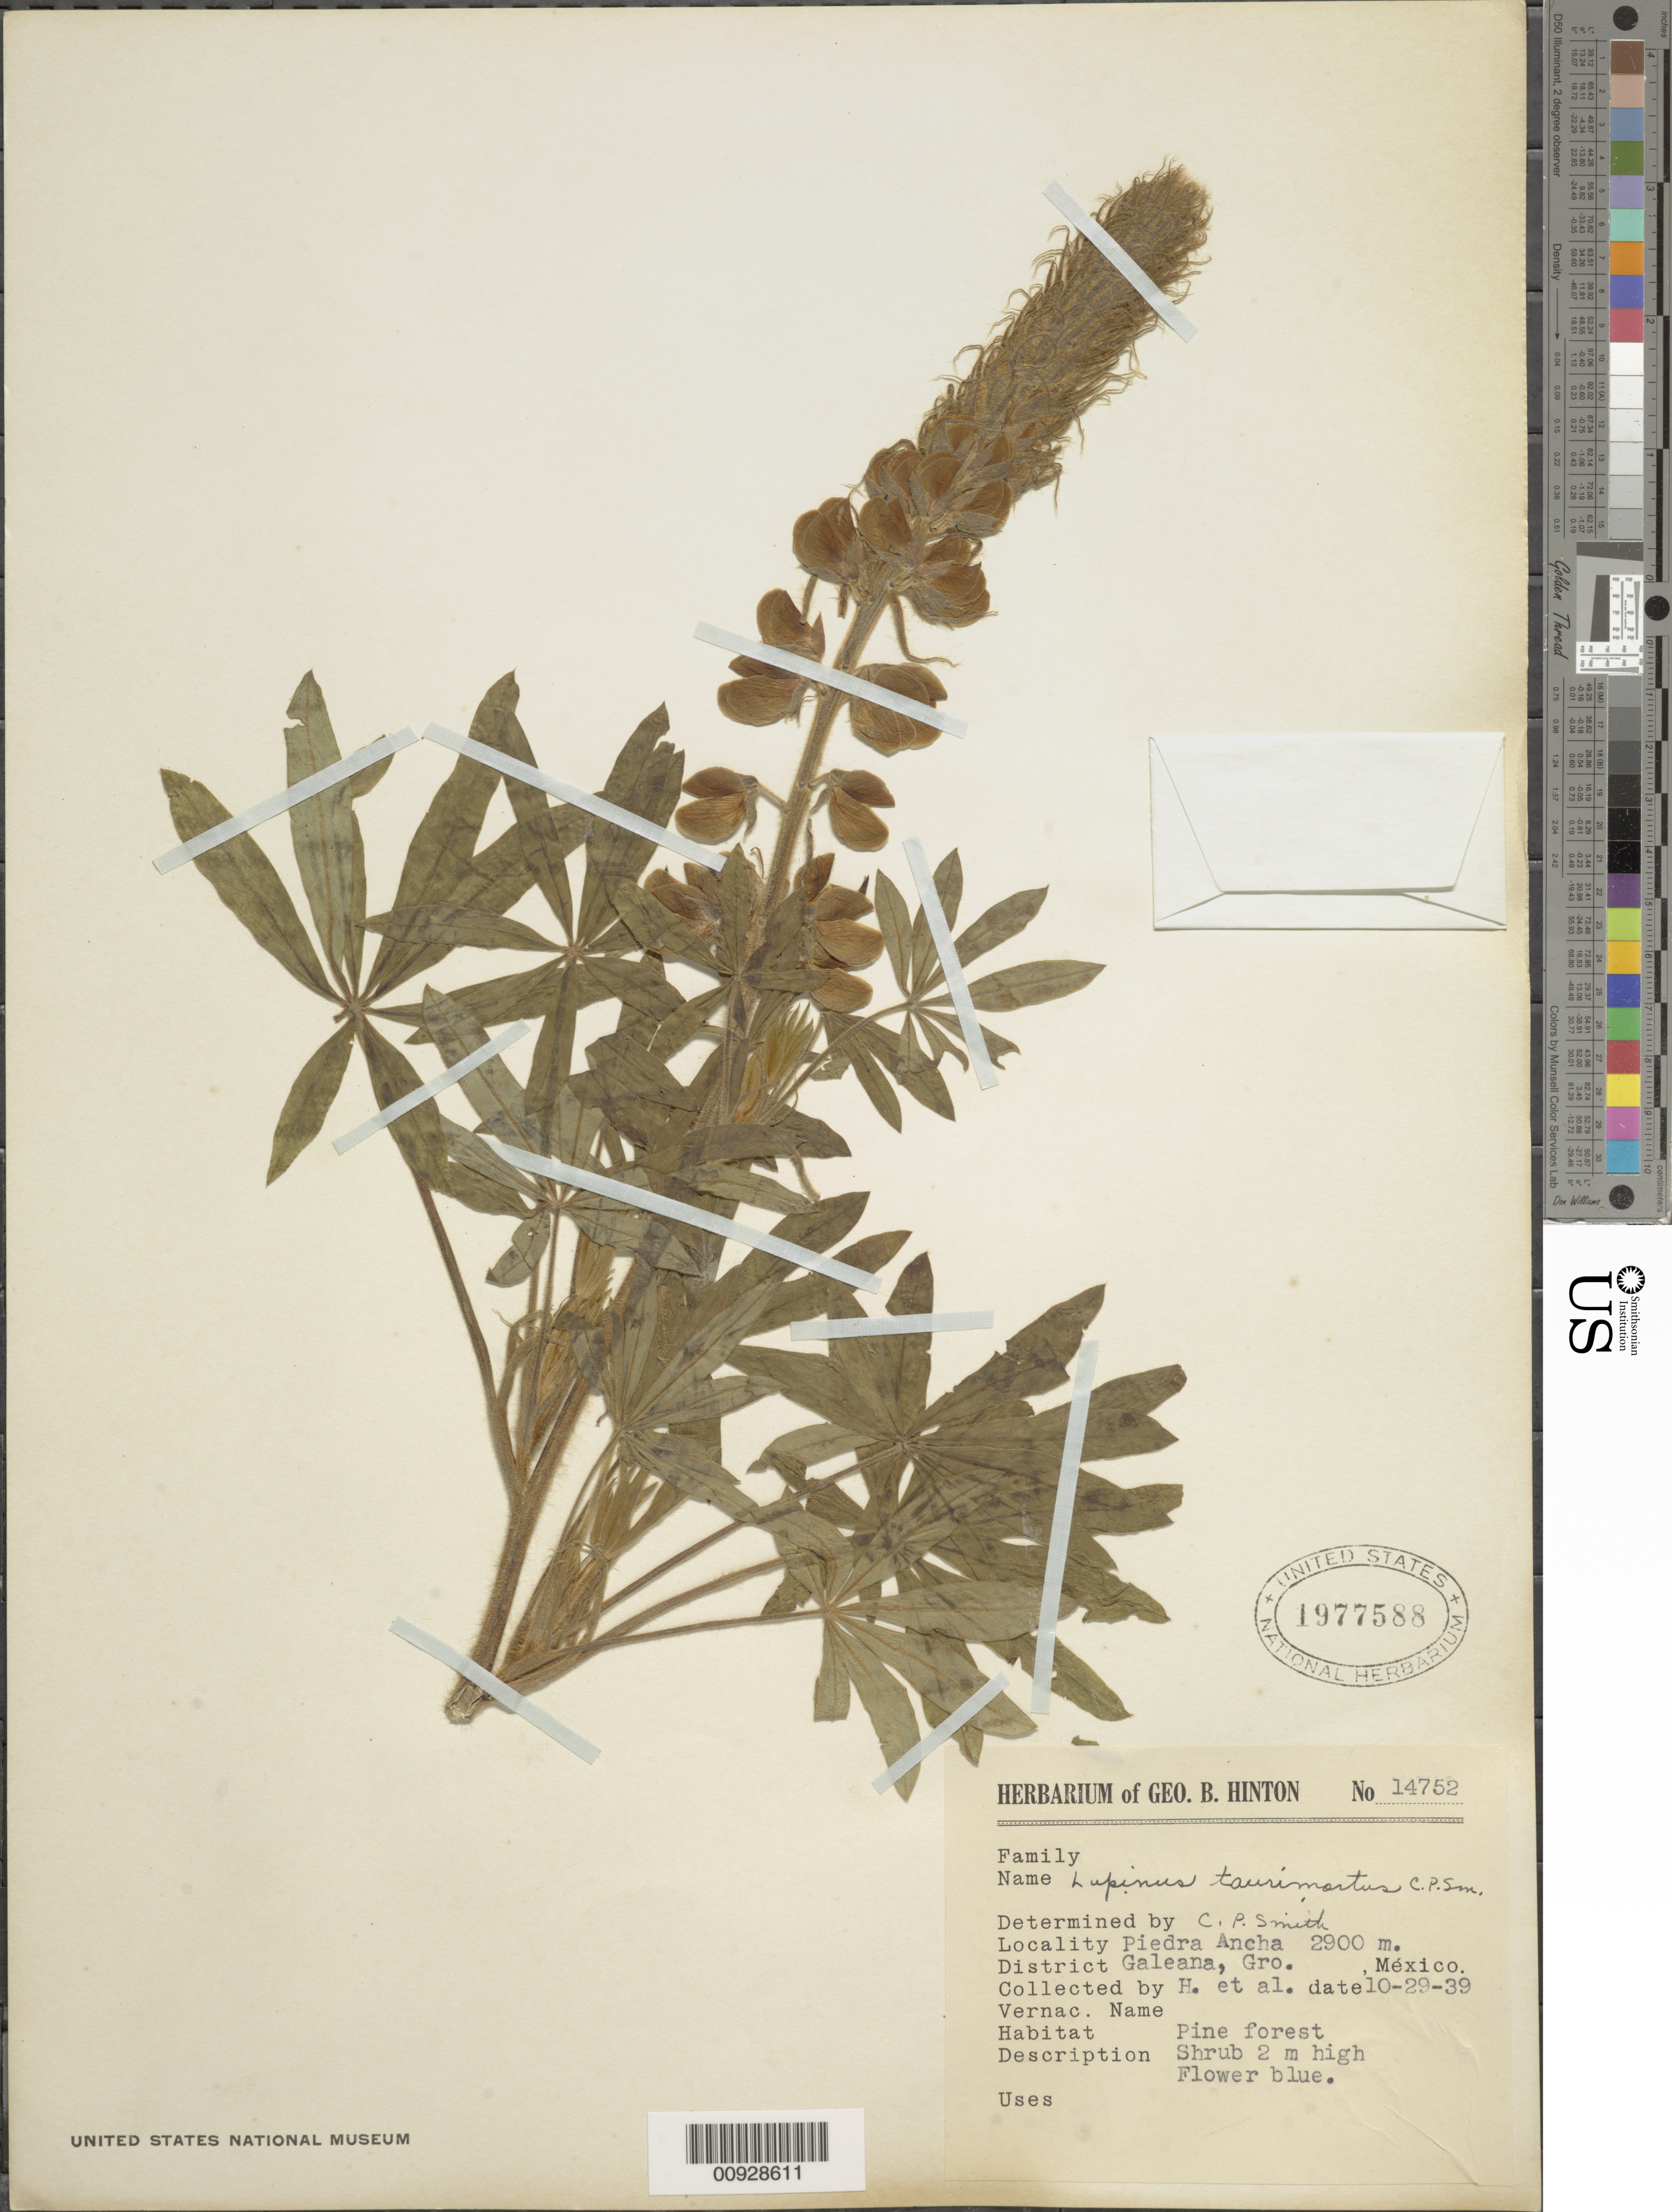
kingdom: Plantae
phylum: Tracheophyta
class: Magnoliopsida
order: Fabales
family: Fabaceae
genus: Lupinus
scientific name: Lupinus taurimortuus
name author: C.P. Sm.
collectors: G. B. Hinton & et al.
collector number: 14752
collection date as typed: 29 Oct 1939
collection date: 1939-10-29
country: Mexico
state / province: Guerrero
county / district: Galeana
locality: Piedra Ancha, District Galeana, Guerrero.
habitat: Pine forest.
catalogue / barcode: US 1977588